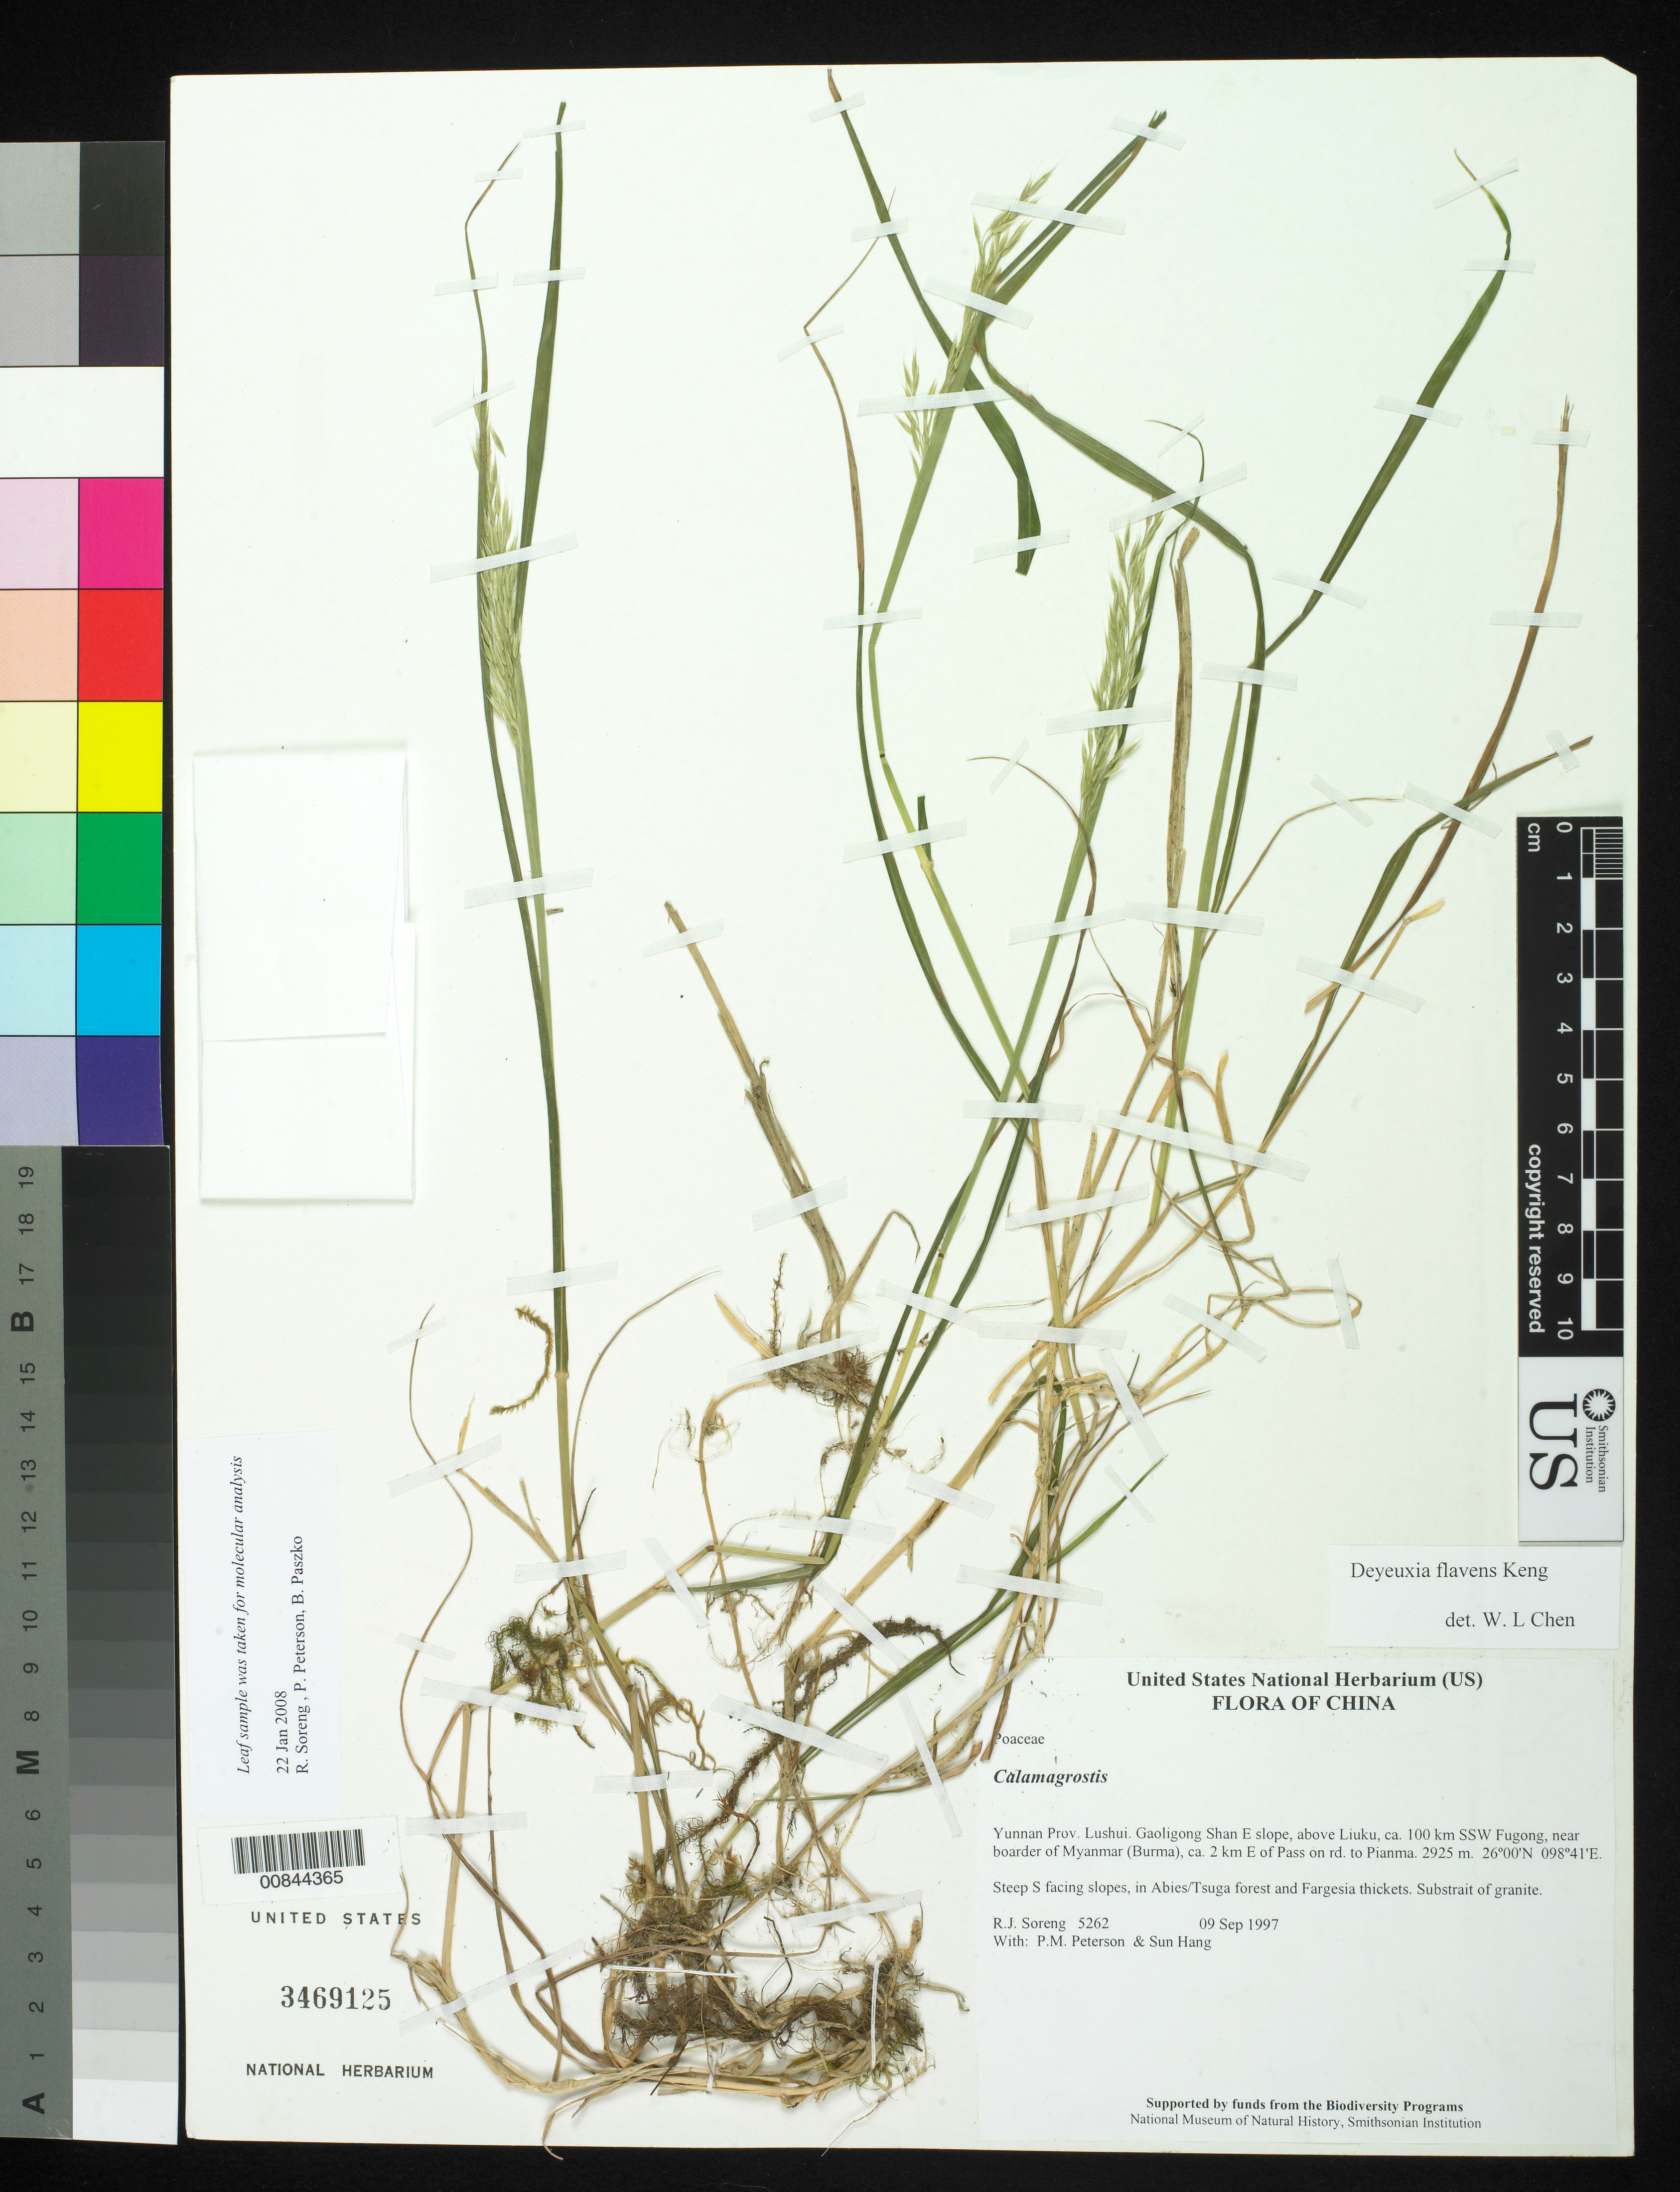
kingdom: Plantae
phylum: Tracheophyta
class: Liliopsida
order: Poales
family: Poaceae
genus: Deyeuxia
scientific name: Deyeuxia flavens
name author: Keng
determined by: Chen, W. L.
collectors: R. J. Soreng, P. M. Peterson & Sun Hang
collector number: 5262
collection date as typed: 09 Sep 1997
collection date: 1997-09-09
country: China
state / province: Yunnan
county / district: Lushui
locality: Gaoligong Shan E slope, above Liuku, ca. 100 km SSW Fugong, near boarder of Myanmar (Burma), ca. 2 km E of Pass on rd. to Pianma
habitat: Steep S facing slopes, in Abies/Tsuga forest and Fargesia thickets. Substrait of granite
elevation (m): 2925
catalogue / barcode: US 3469125